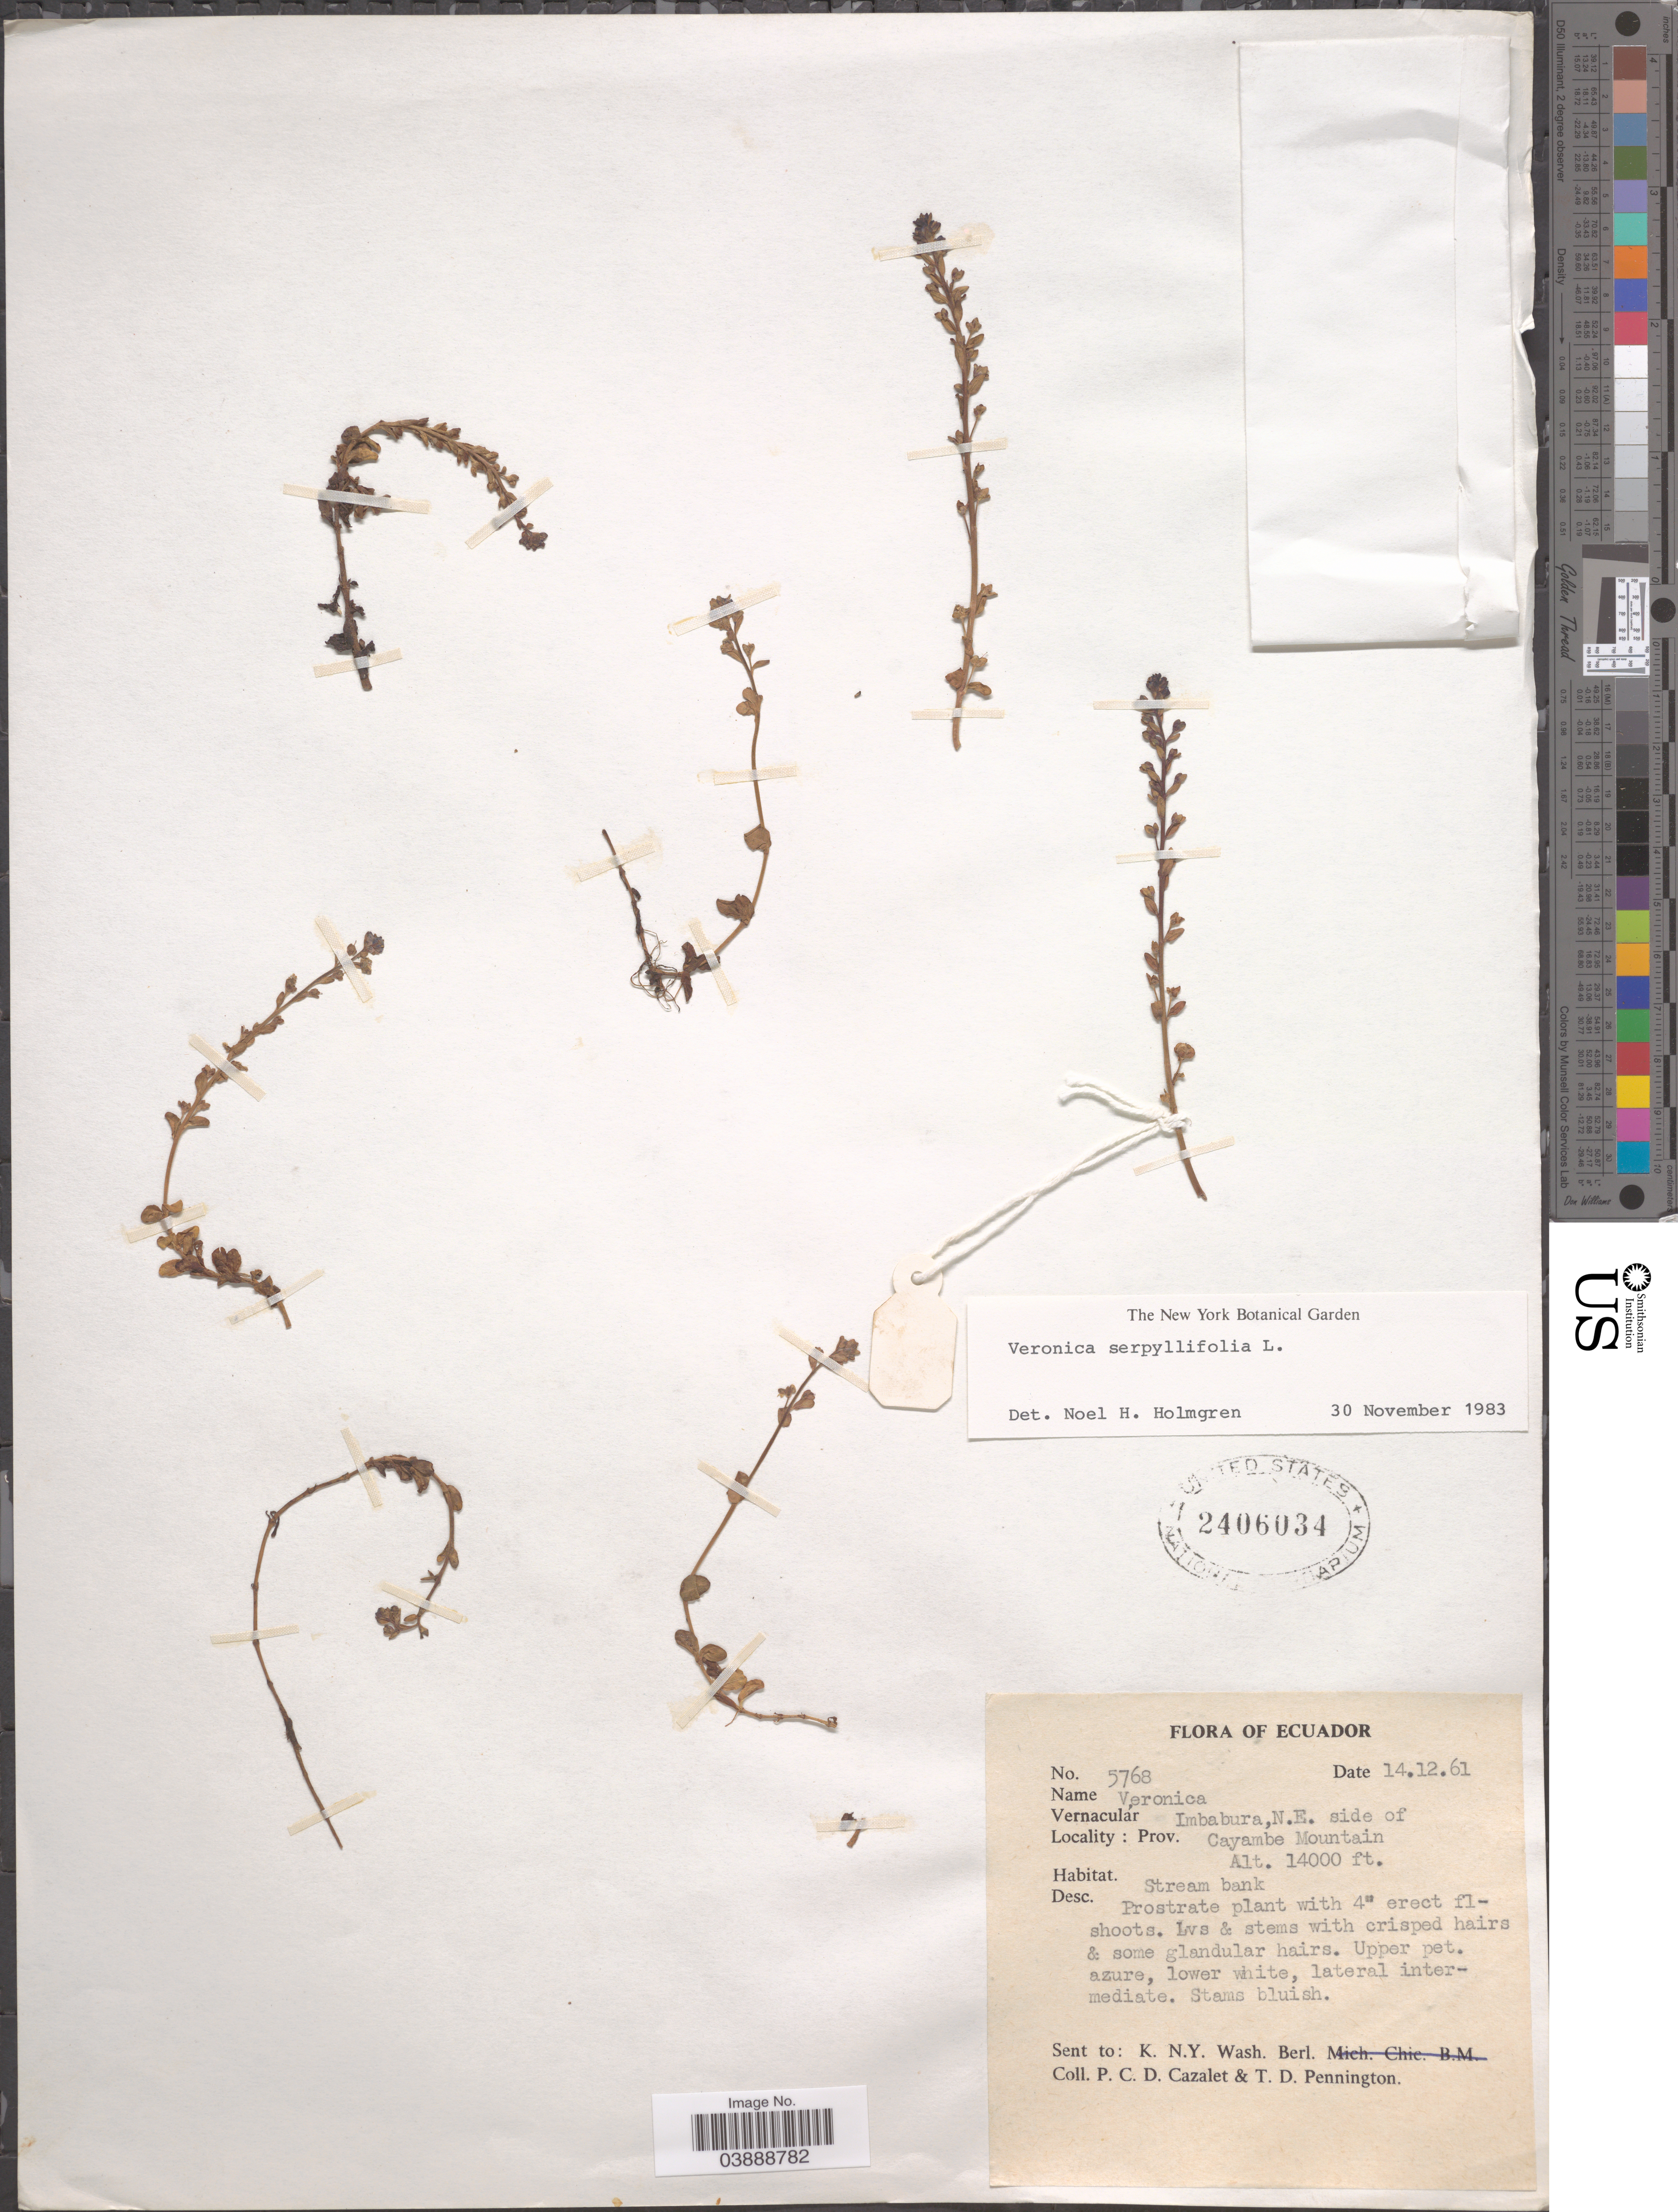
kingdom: Plantae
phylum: Tracheophyta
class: Magnoliopsida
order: Lamiales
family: Plantaginaceae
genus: Veronica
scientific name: Veronica serpyllifolia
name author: L.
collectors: P. C. D. Cazalet & T. D. Pennington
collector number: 5768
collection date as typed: Transcribed d/m/y: 14/12/61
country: Ecuador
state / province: Imbabura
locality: N.E. side of Cayambe Mountain.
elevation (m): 4267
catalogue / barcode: US 2406034